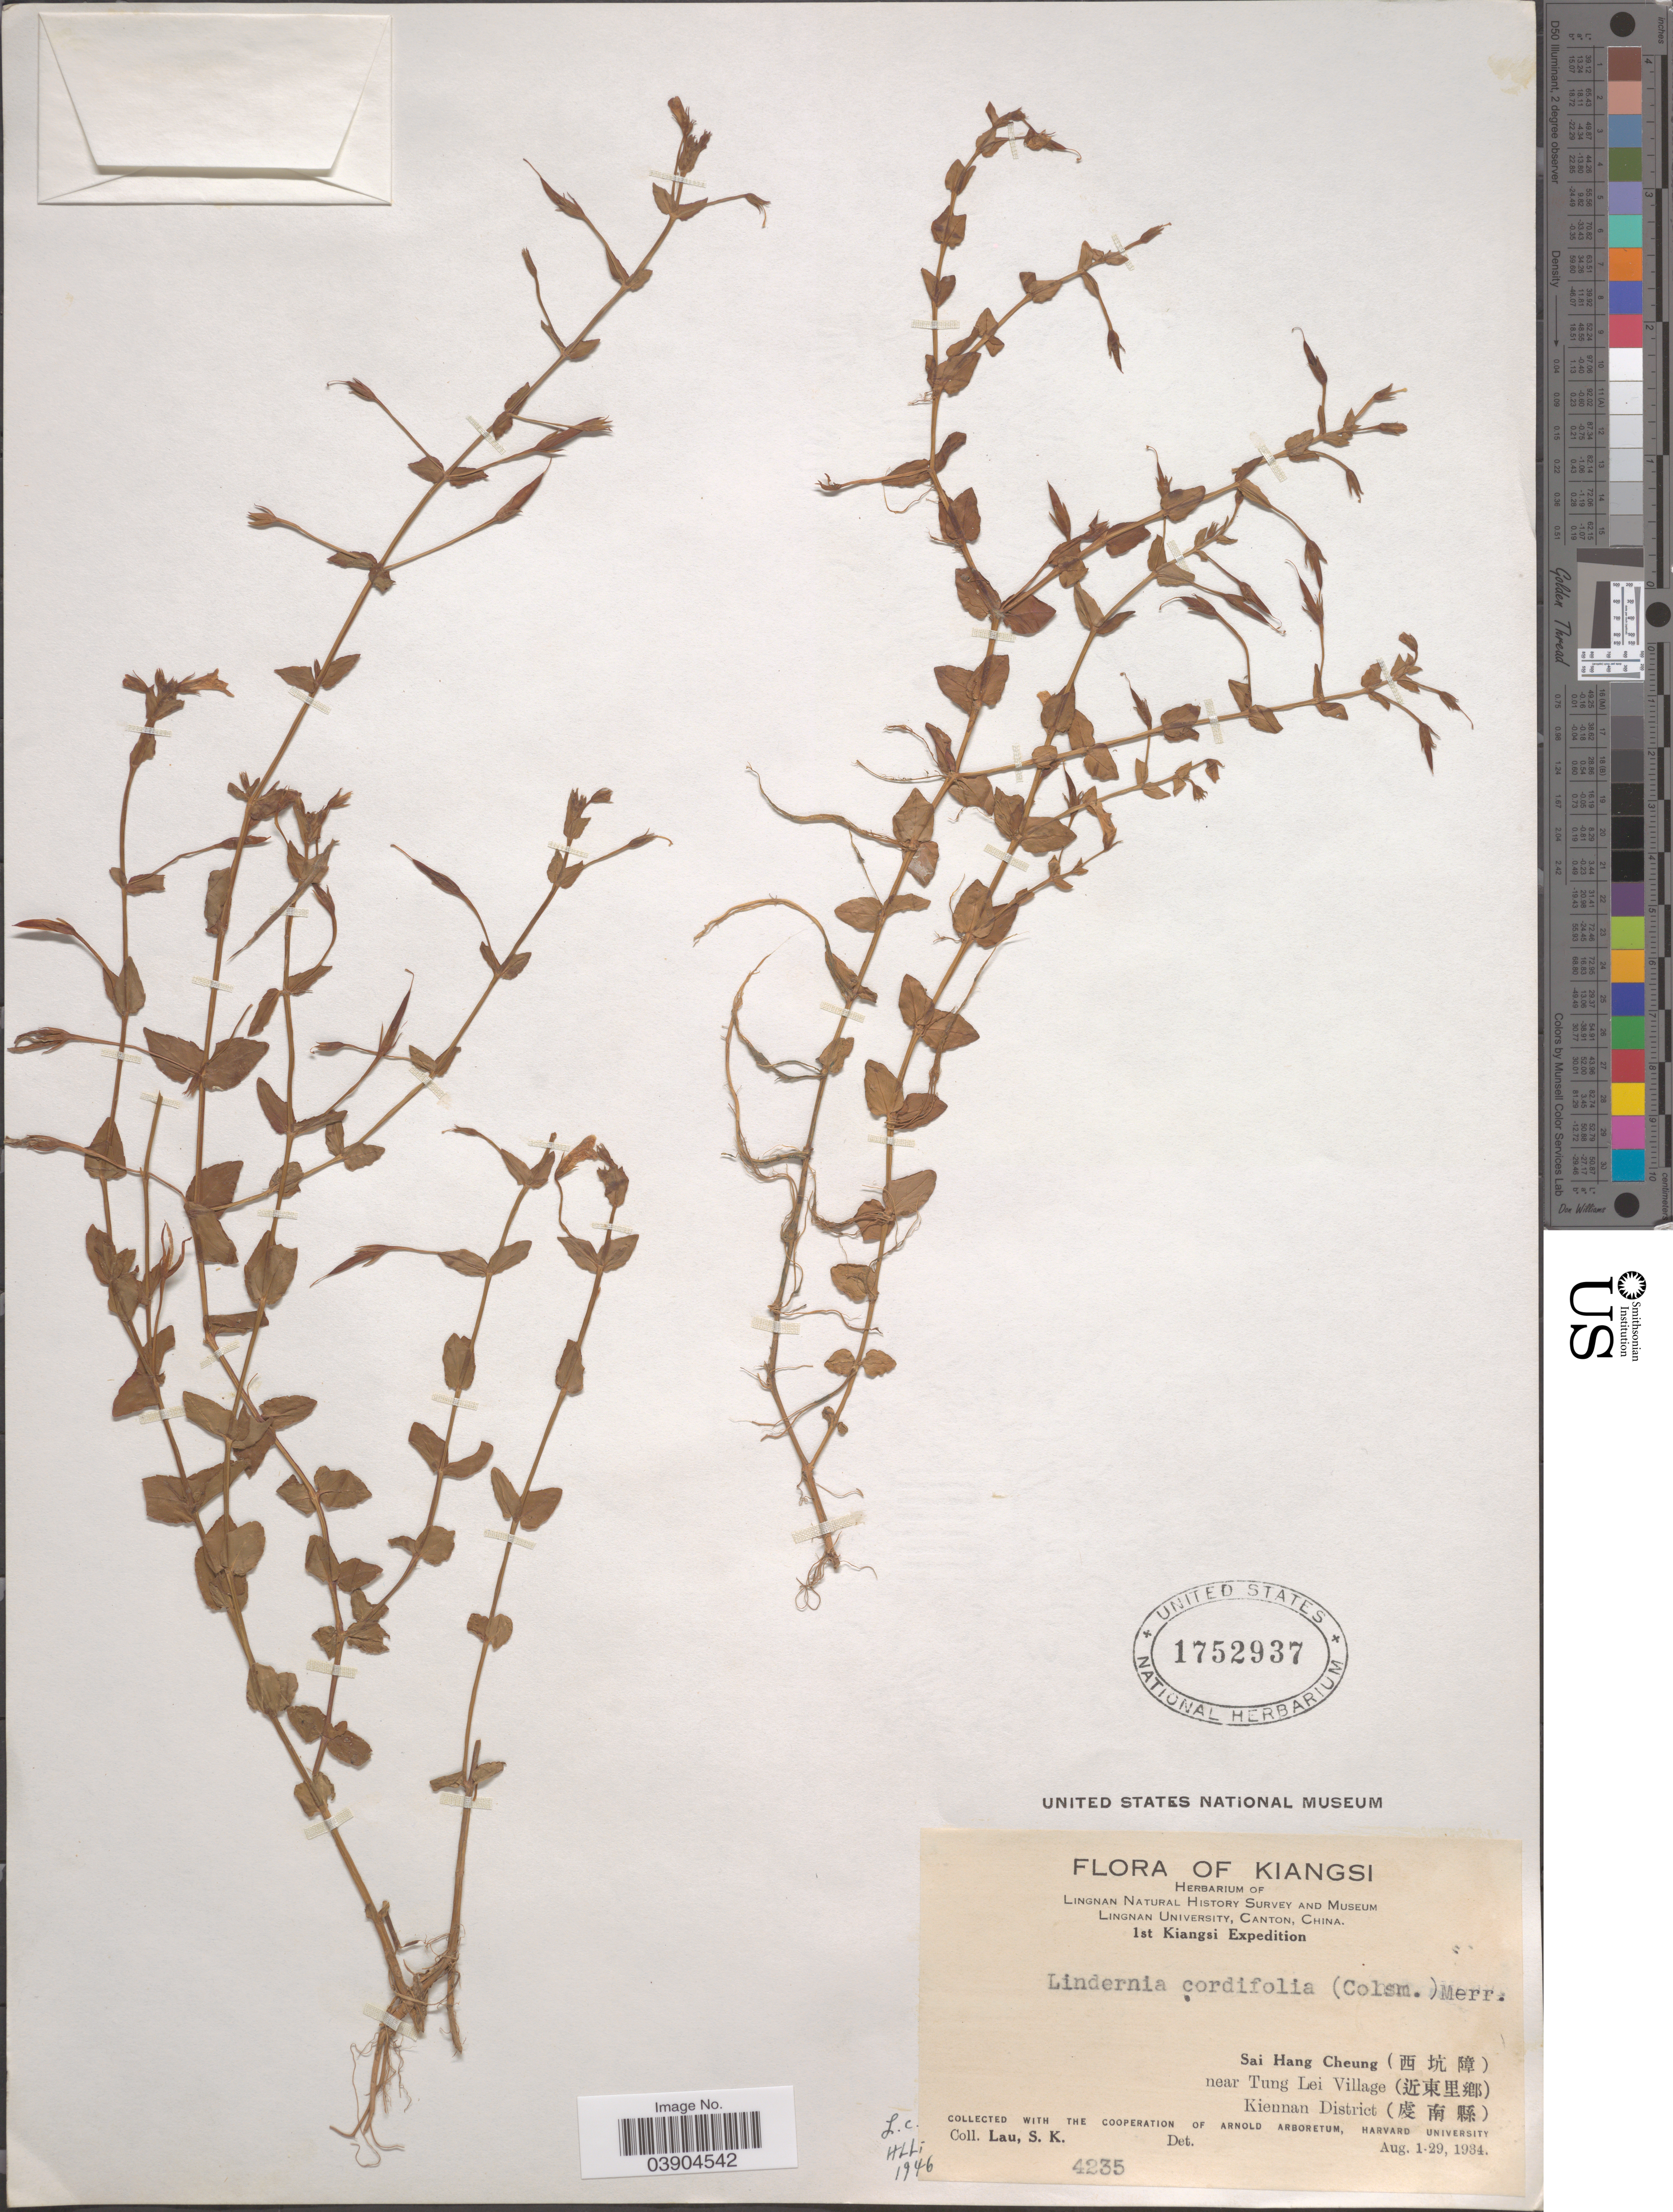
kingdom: Plantae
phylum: Tracheophyta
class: Magnoliopsida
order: Lamiales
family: Linderniaceae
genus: Lindernia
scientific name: Lindernia cordifolia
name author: (Colsm.) Merr.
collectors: S. K. Lau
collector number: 4235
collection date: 1934-08-01/1934-08-29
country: China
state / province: Jiangxi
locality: Kiangsi. Sai Hang Cheung (X) near Tung Lei Village (X). Kiennan District (X).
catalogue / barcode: US 1752937